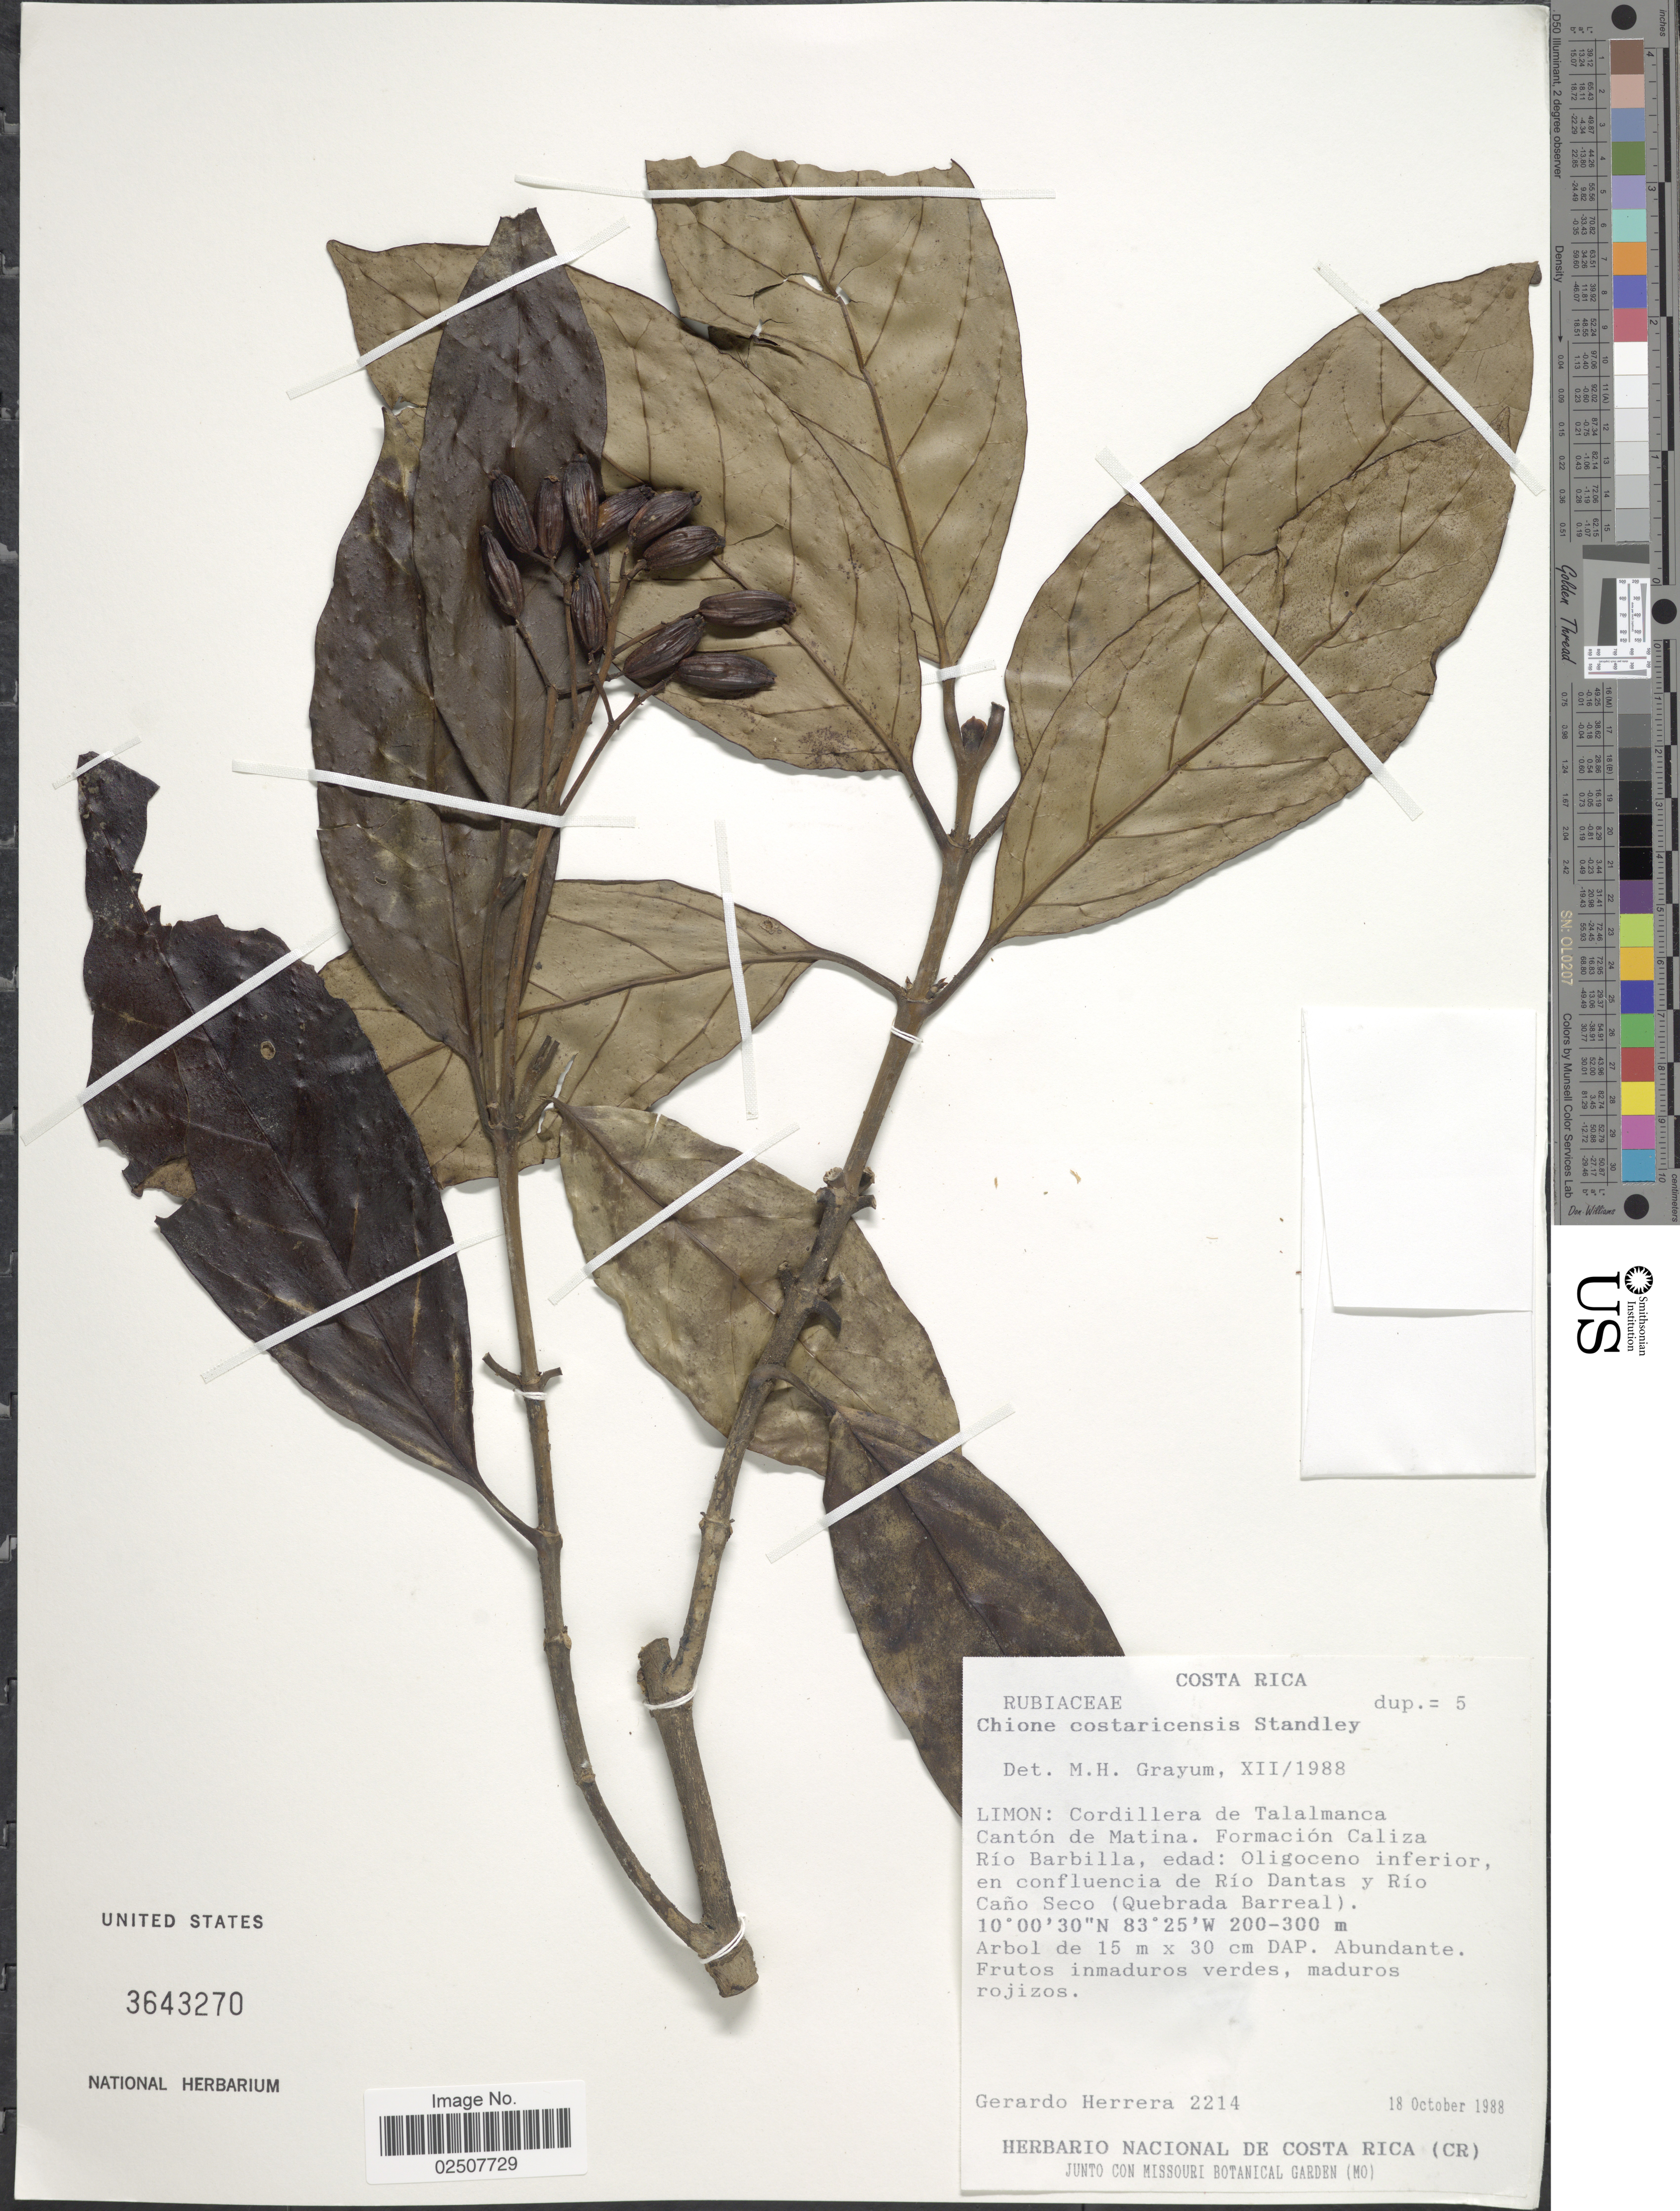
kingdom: Plantae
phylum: Tracheophyta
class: Magnoliopsida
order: Gentianales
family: Rubiaceae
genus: Chione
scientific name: Chione costaricensis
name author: Standl.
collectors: G. Herrera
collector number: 2214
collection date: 1988-10-18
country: Costa Rica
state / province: Limón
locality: Cordillera de Talamanca Cantón de Matina. Formación Caliza Río Barbilla, edad: Oligoceno inferior, en confluencia de Río Dantas y Río Caño Seco (Quebrada Barreal)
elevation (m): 200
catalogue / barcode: US 3643270